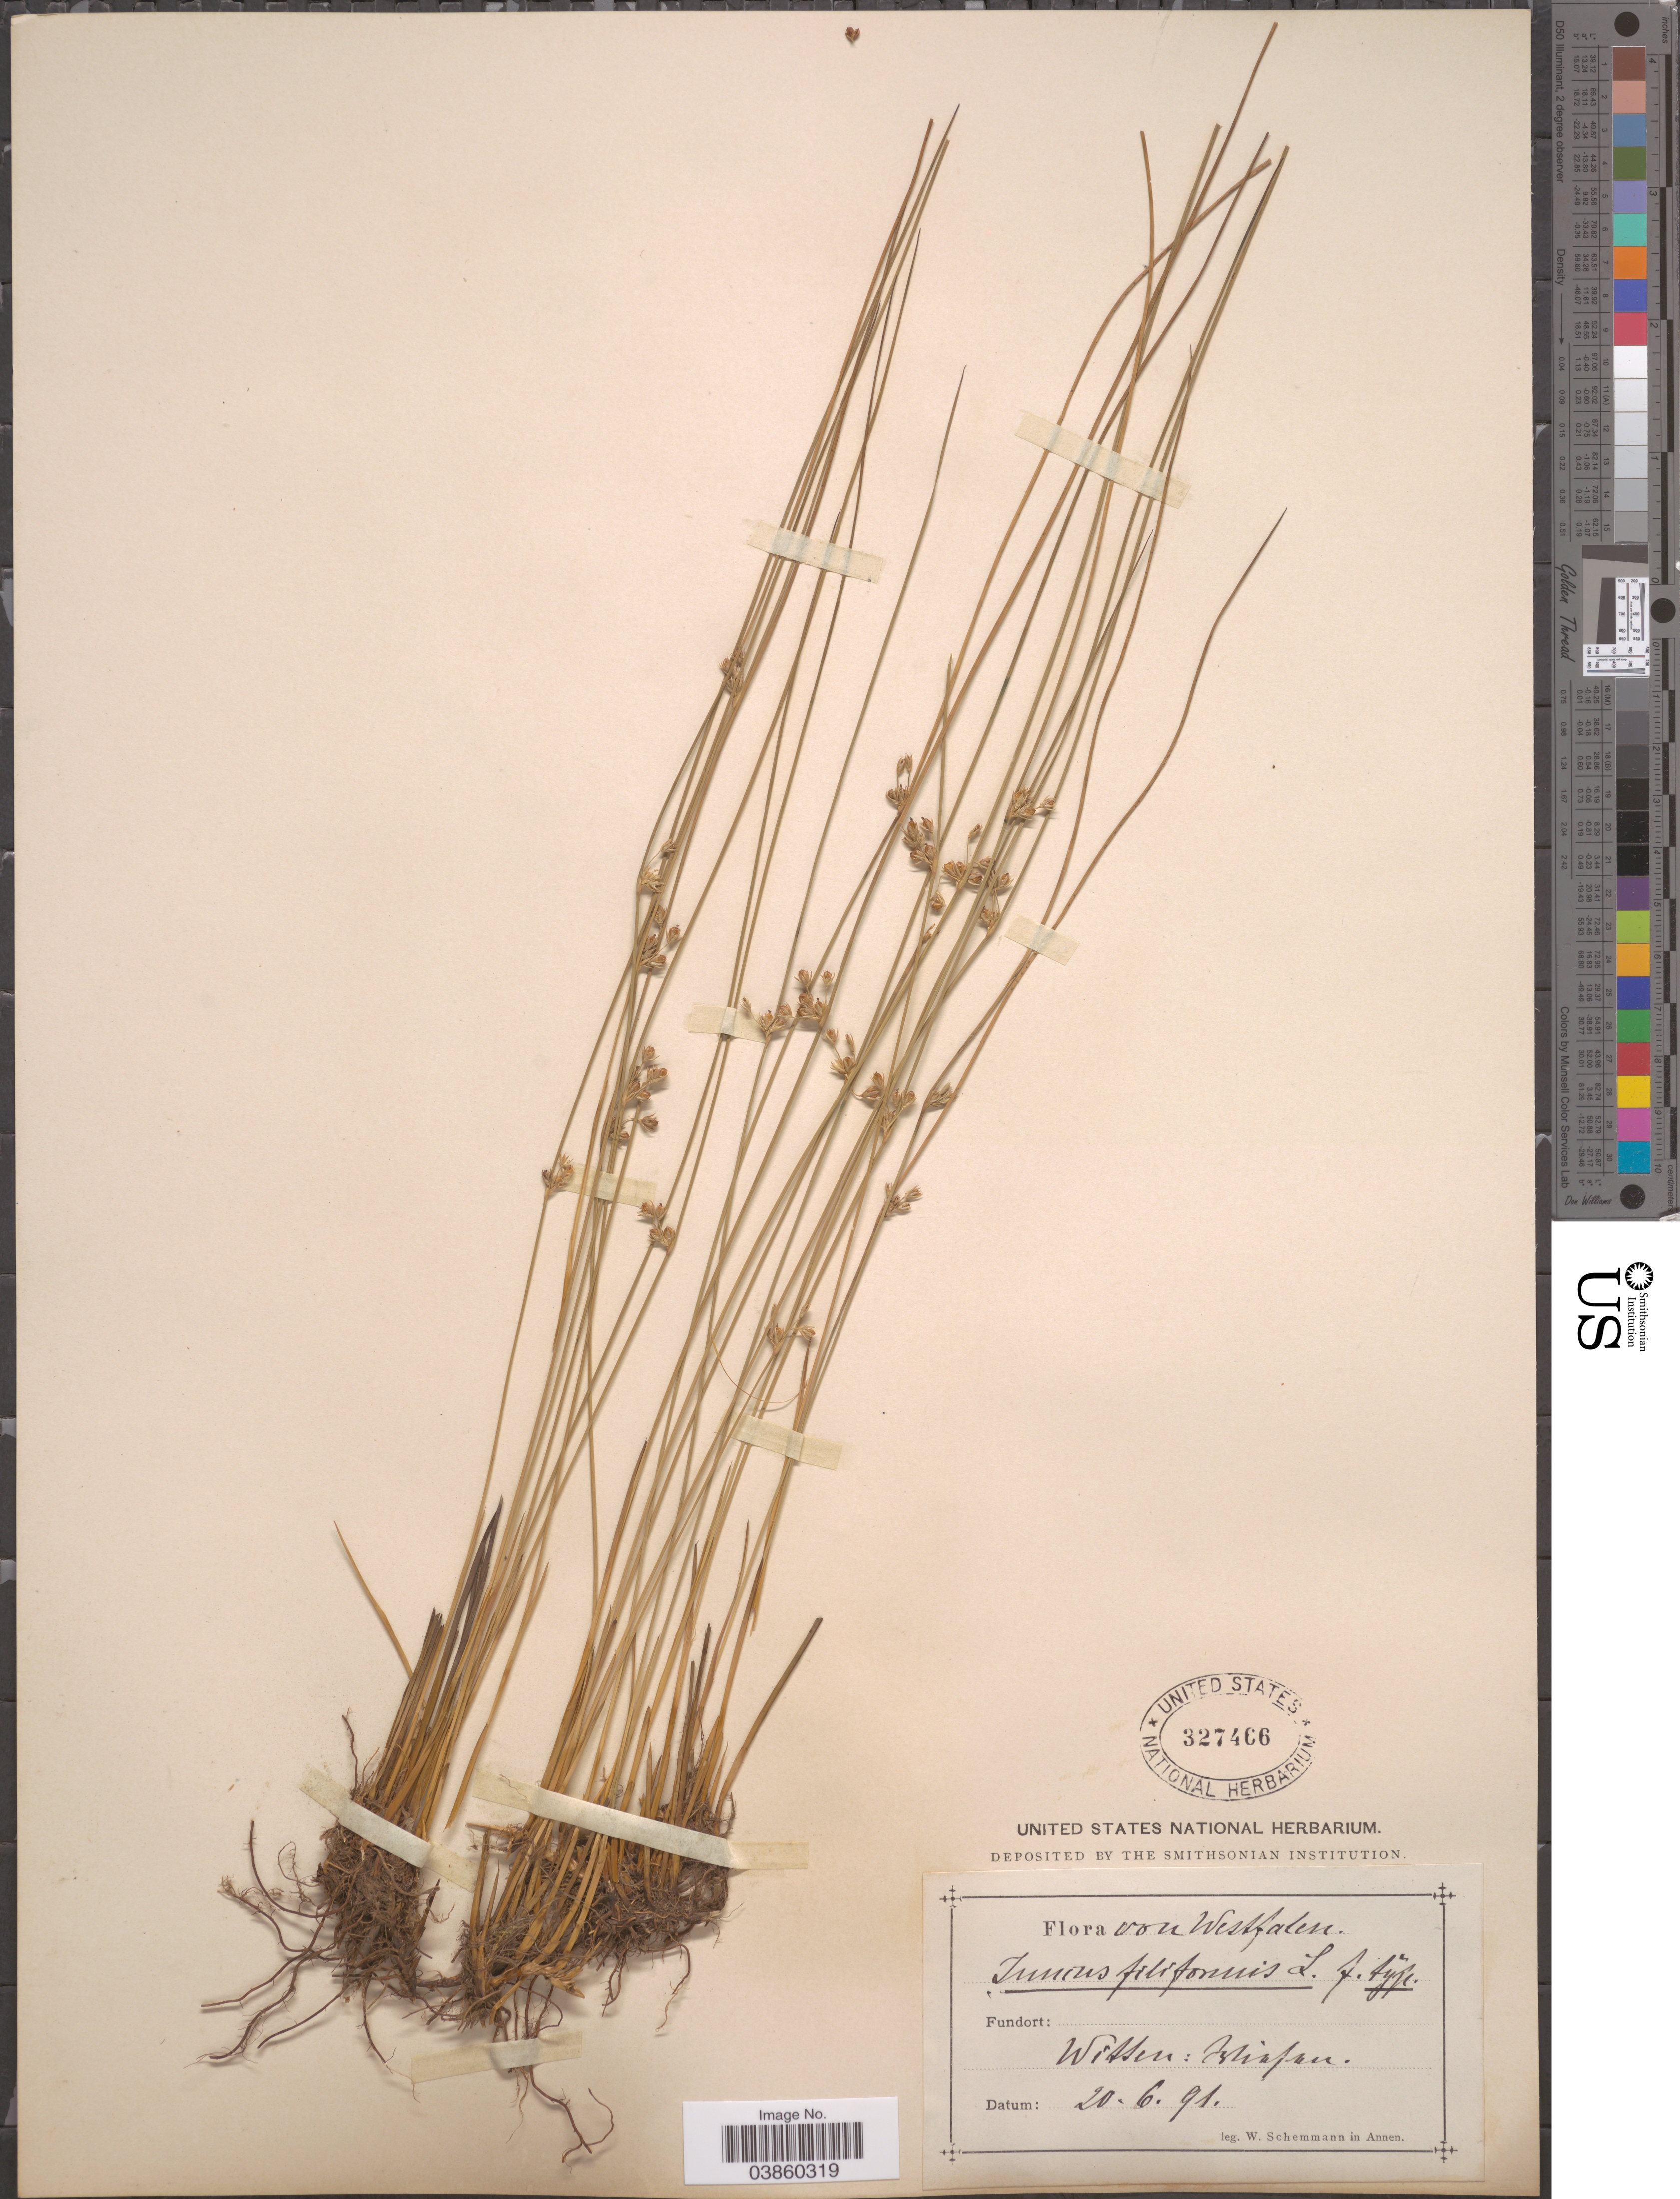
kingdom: Plantae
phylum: Tracheophyta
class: Liliopsida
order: Poales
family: Juncaceae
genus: Juncus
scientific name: Juncus filiformis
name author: L.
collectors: W. Schemmann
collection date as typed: Transcribed d/m/y: 20/6/91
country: Germany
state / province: Nordrhein-Westfalen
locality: Westfalen. Fundort: Wissen: Obispan [interpreted].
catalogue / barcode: US 327466